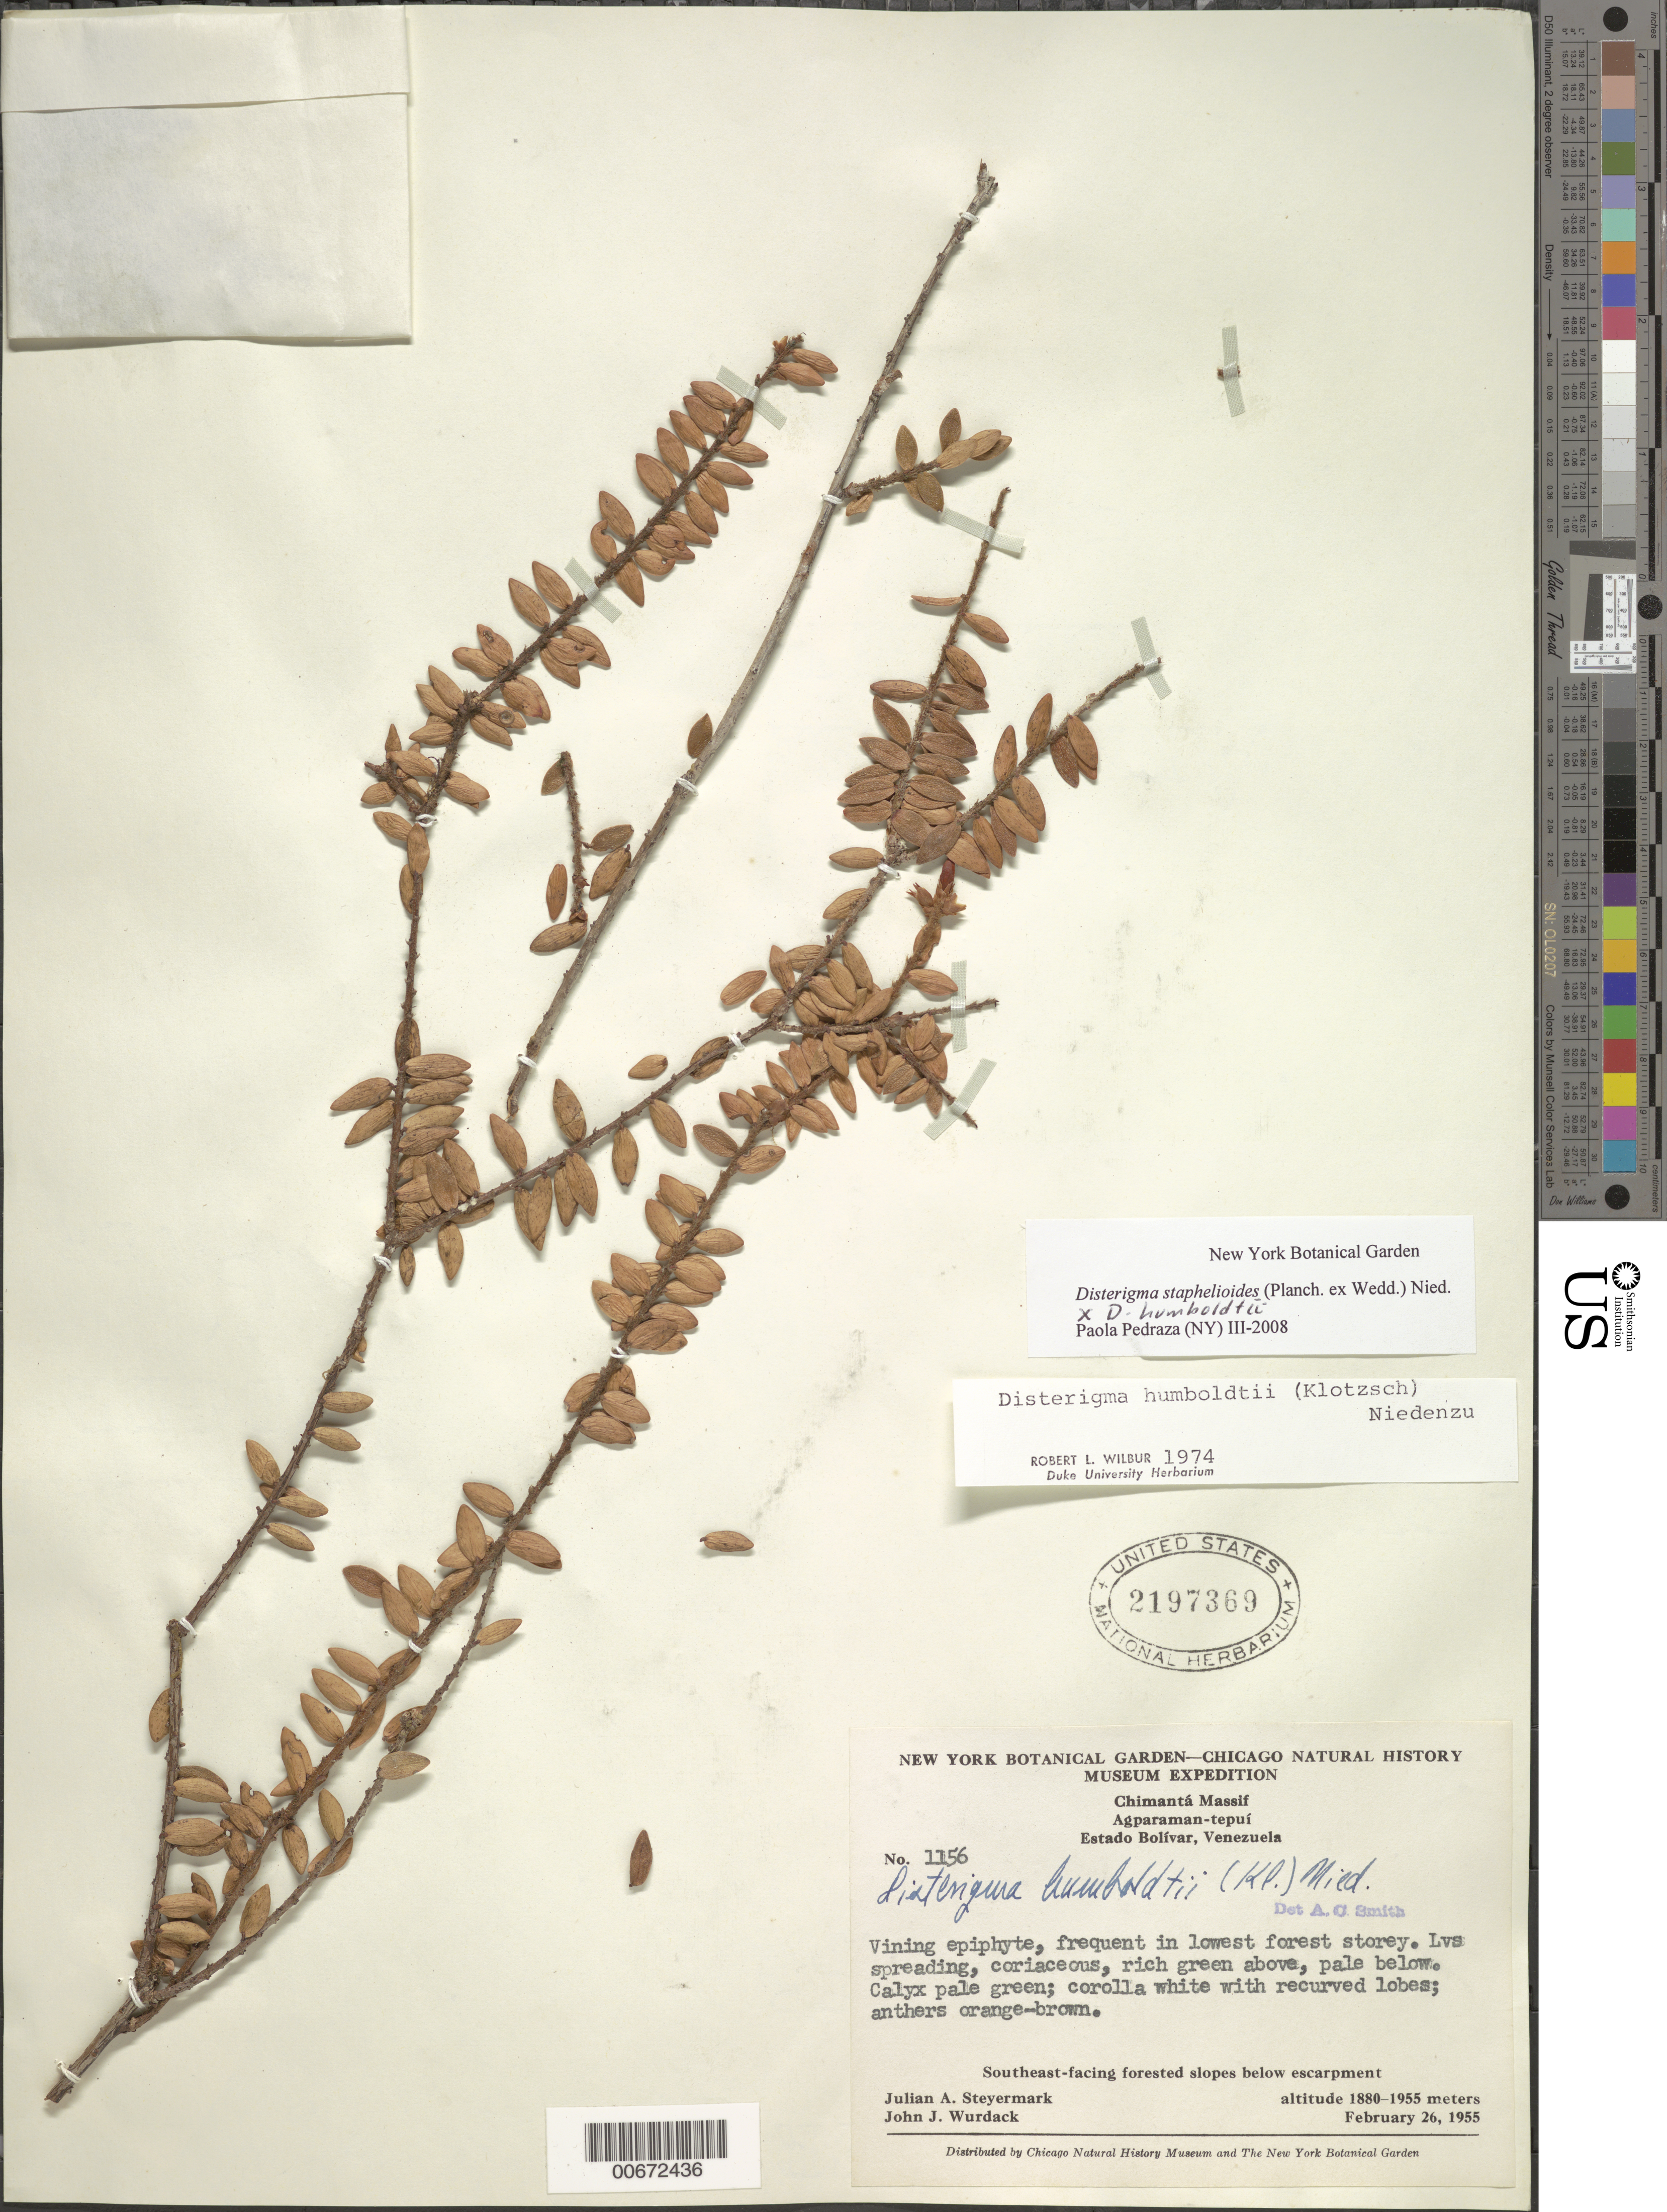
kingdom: Plantae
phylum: Tracheophyta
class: Magnoliopsida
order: Ericales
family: Ericaceae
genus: Disterigma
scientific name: Disterigma staphelioides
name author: (Planch. ex Wedd.) Nied.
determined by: Pedraza Peñalosa, L. P., (NY)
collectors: J. Steyermark & J. J. Wurdack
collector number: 55 1156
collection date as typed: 26-Feb-55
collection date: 1955-02-26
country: Venezuela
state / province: Bolívar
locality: Chimantá Massif, Agparaman-tepuí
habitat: SE facing forested slopes below escarpment; in lowest forest storey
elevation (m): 1880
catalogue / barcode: US 2197369